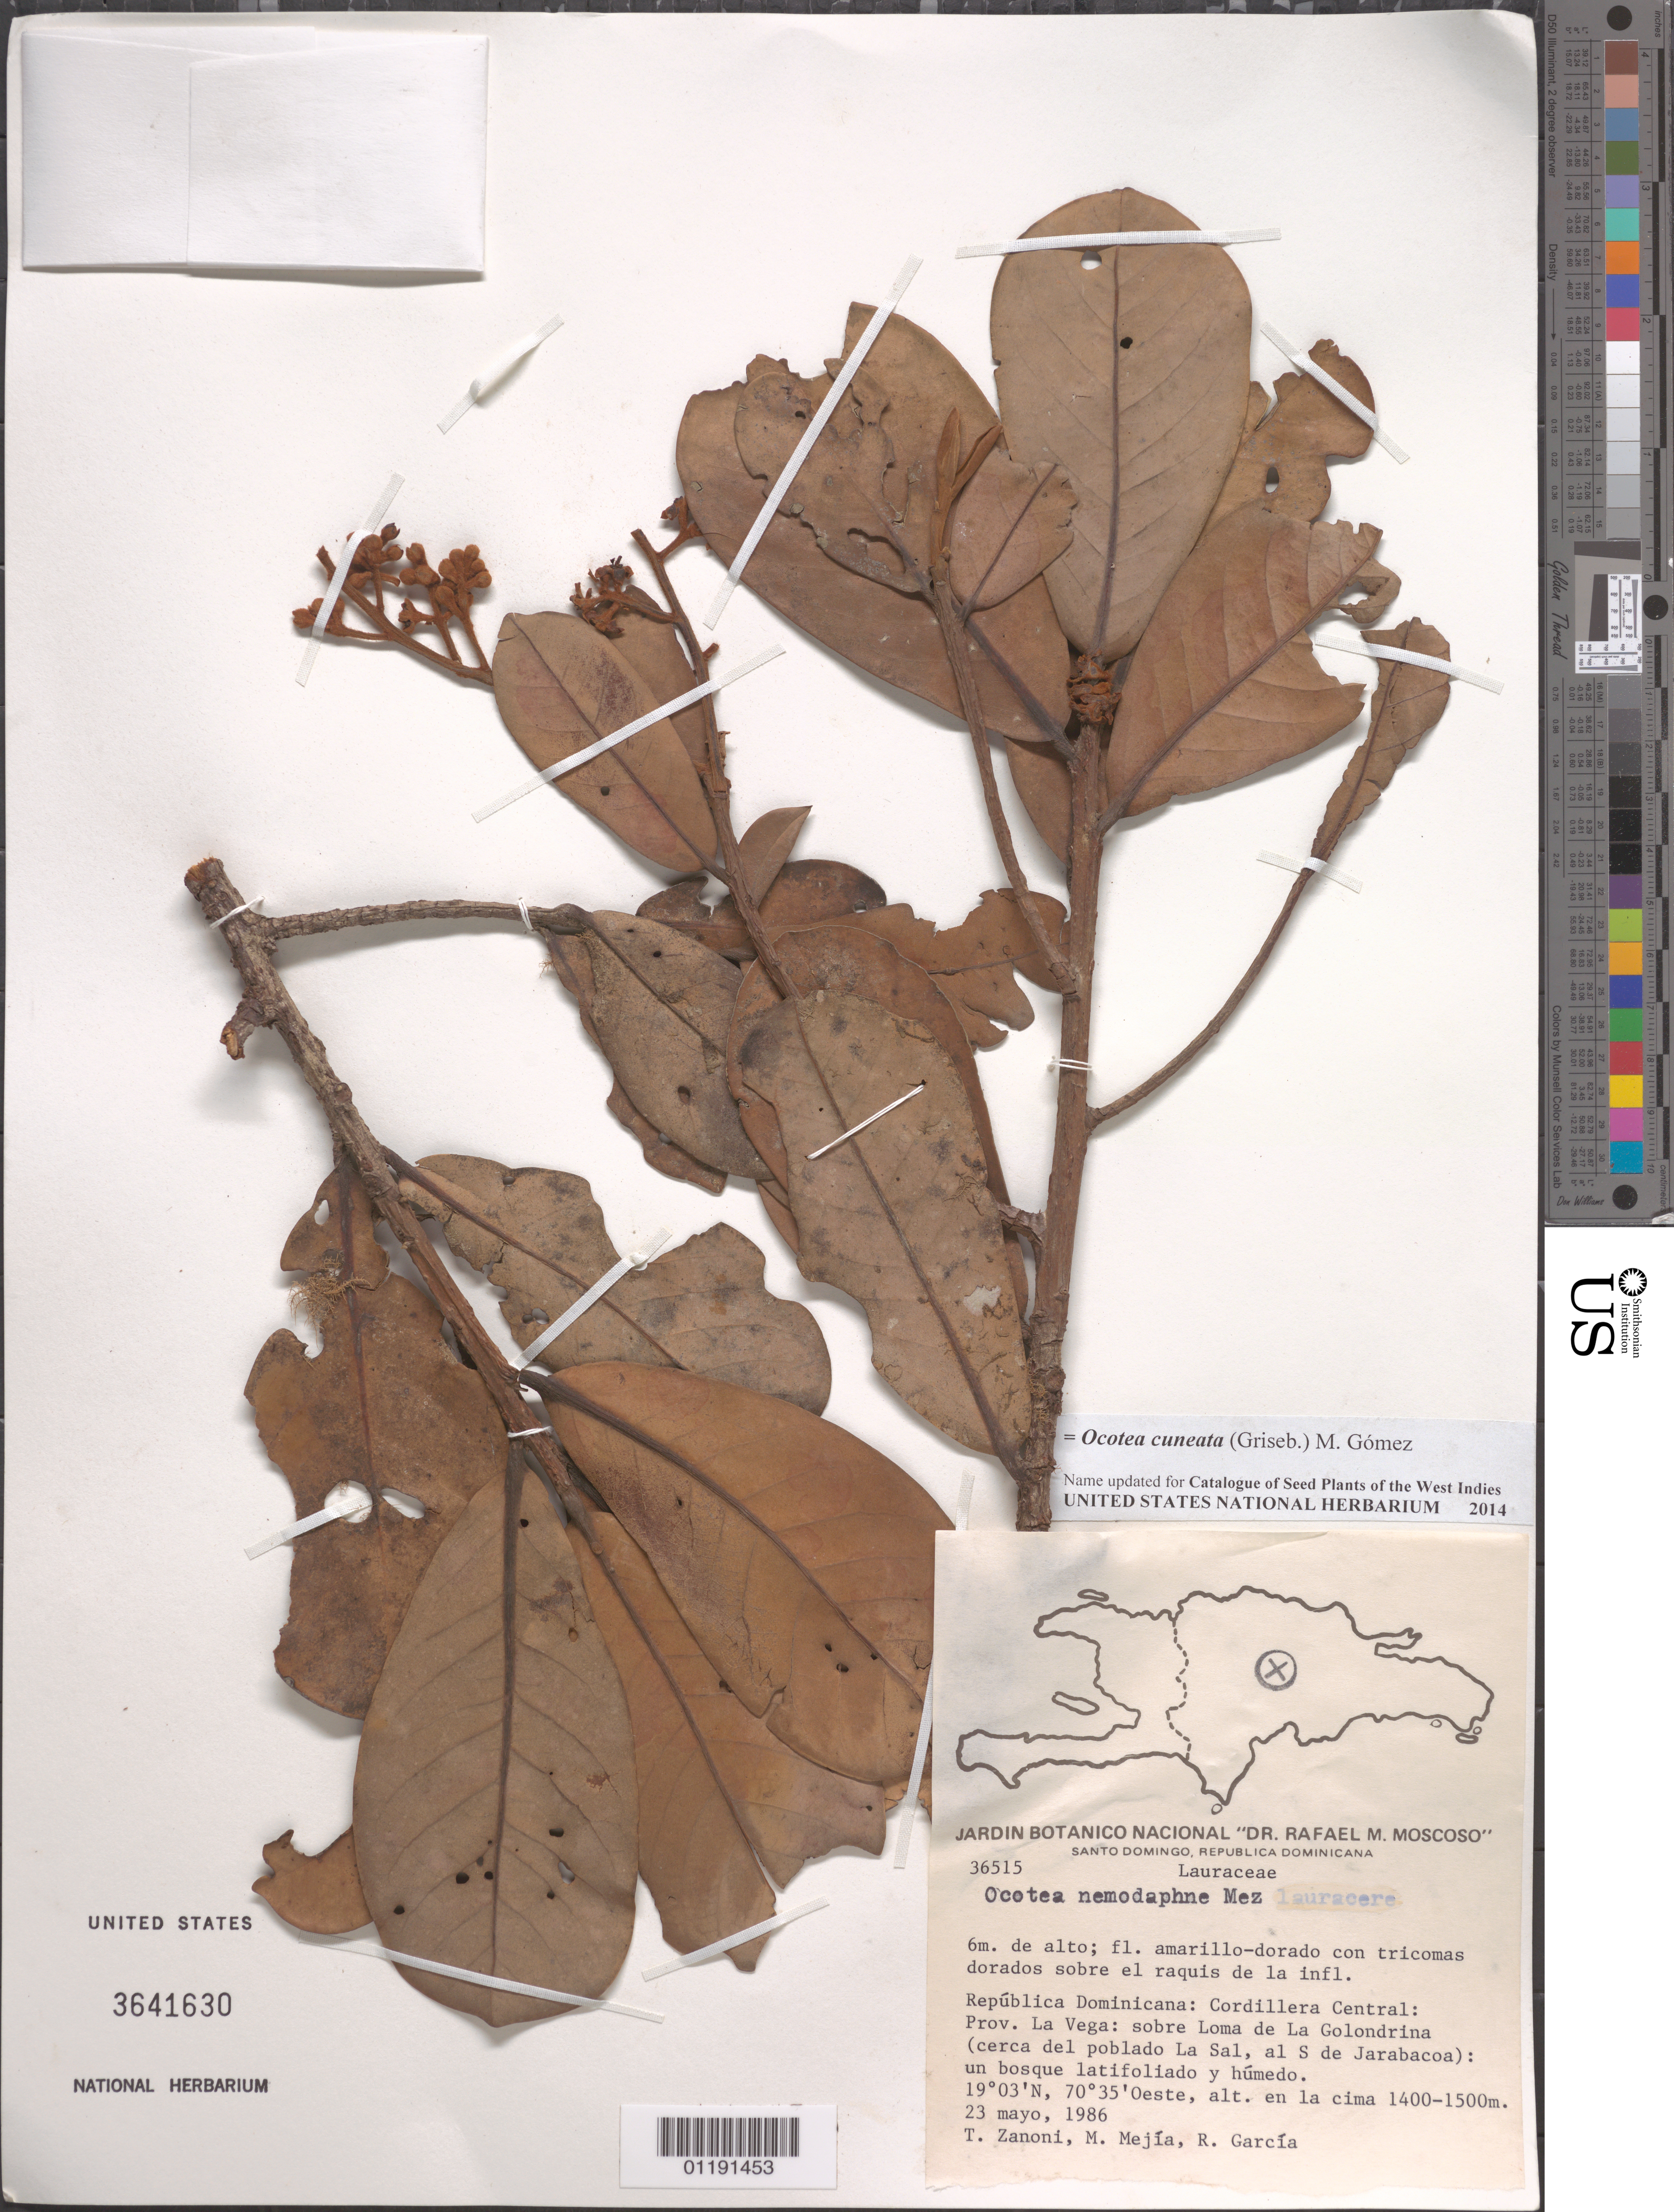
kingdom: Plantae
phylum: Tracheophyta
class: Magnoliopsida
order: Laurales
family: Lauraceae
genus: Ocotea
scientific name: Ocotea cuneata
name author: (Griseb.) M. Gómez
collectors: T. A. Zanoni, M. Mejia & R. G. García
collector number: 36515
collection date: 1986-05-23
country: Dominican Republic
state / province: La Vega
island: Hispaniola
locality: Cordillera Central: around Loma de La Golondrina (near the town La Sal, S of Jarabacoa).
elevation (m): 1400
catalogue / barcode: US 3641630